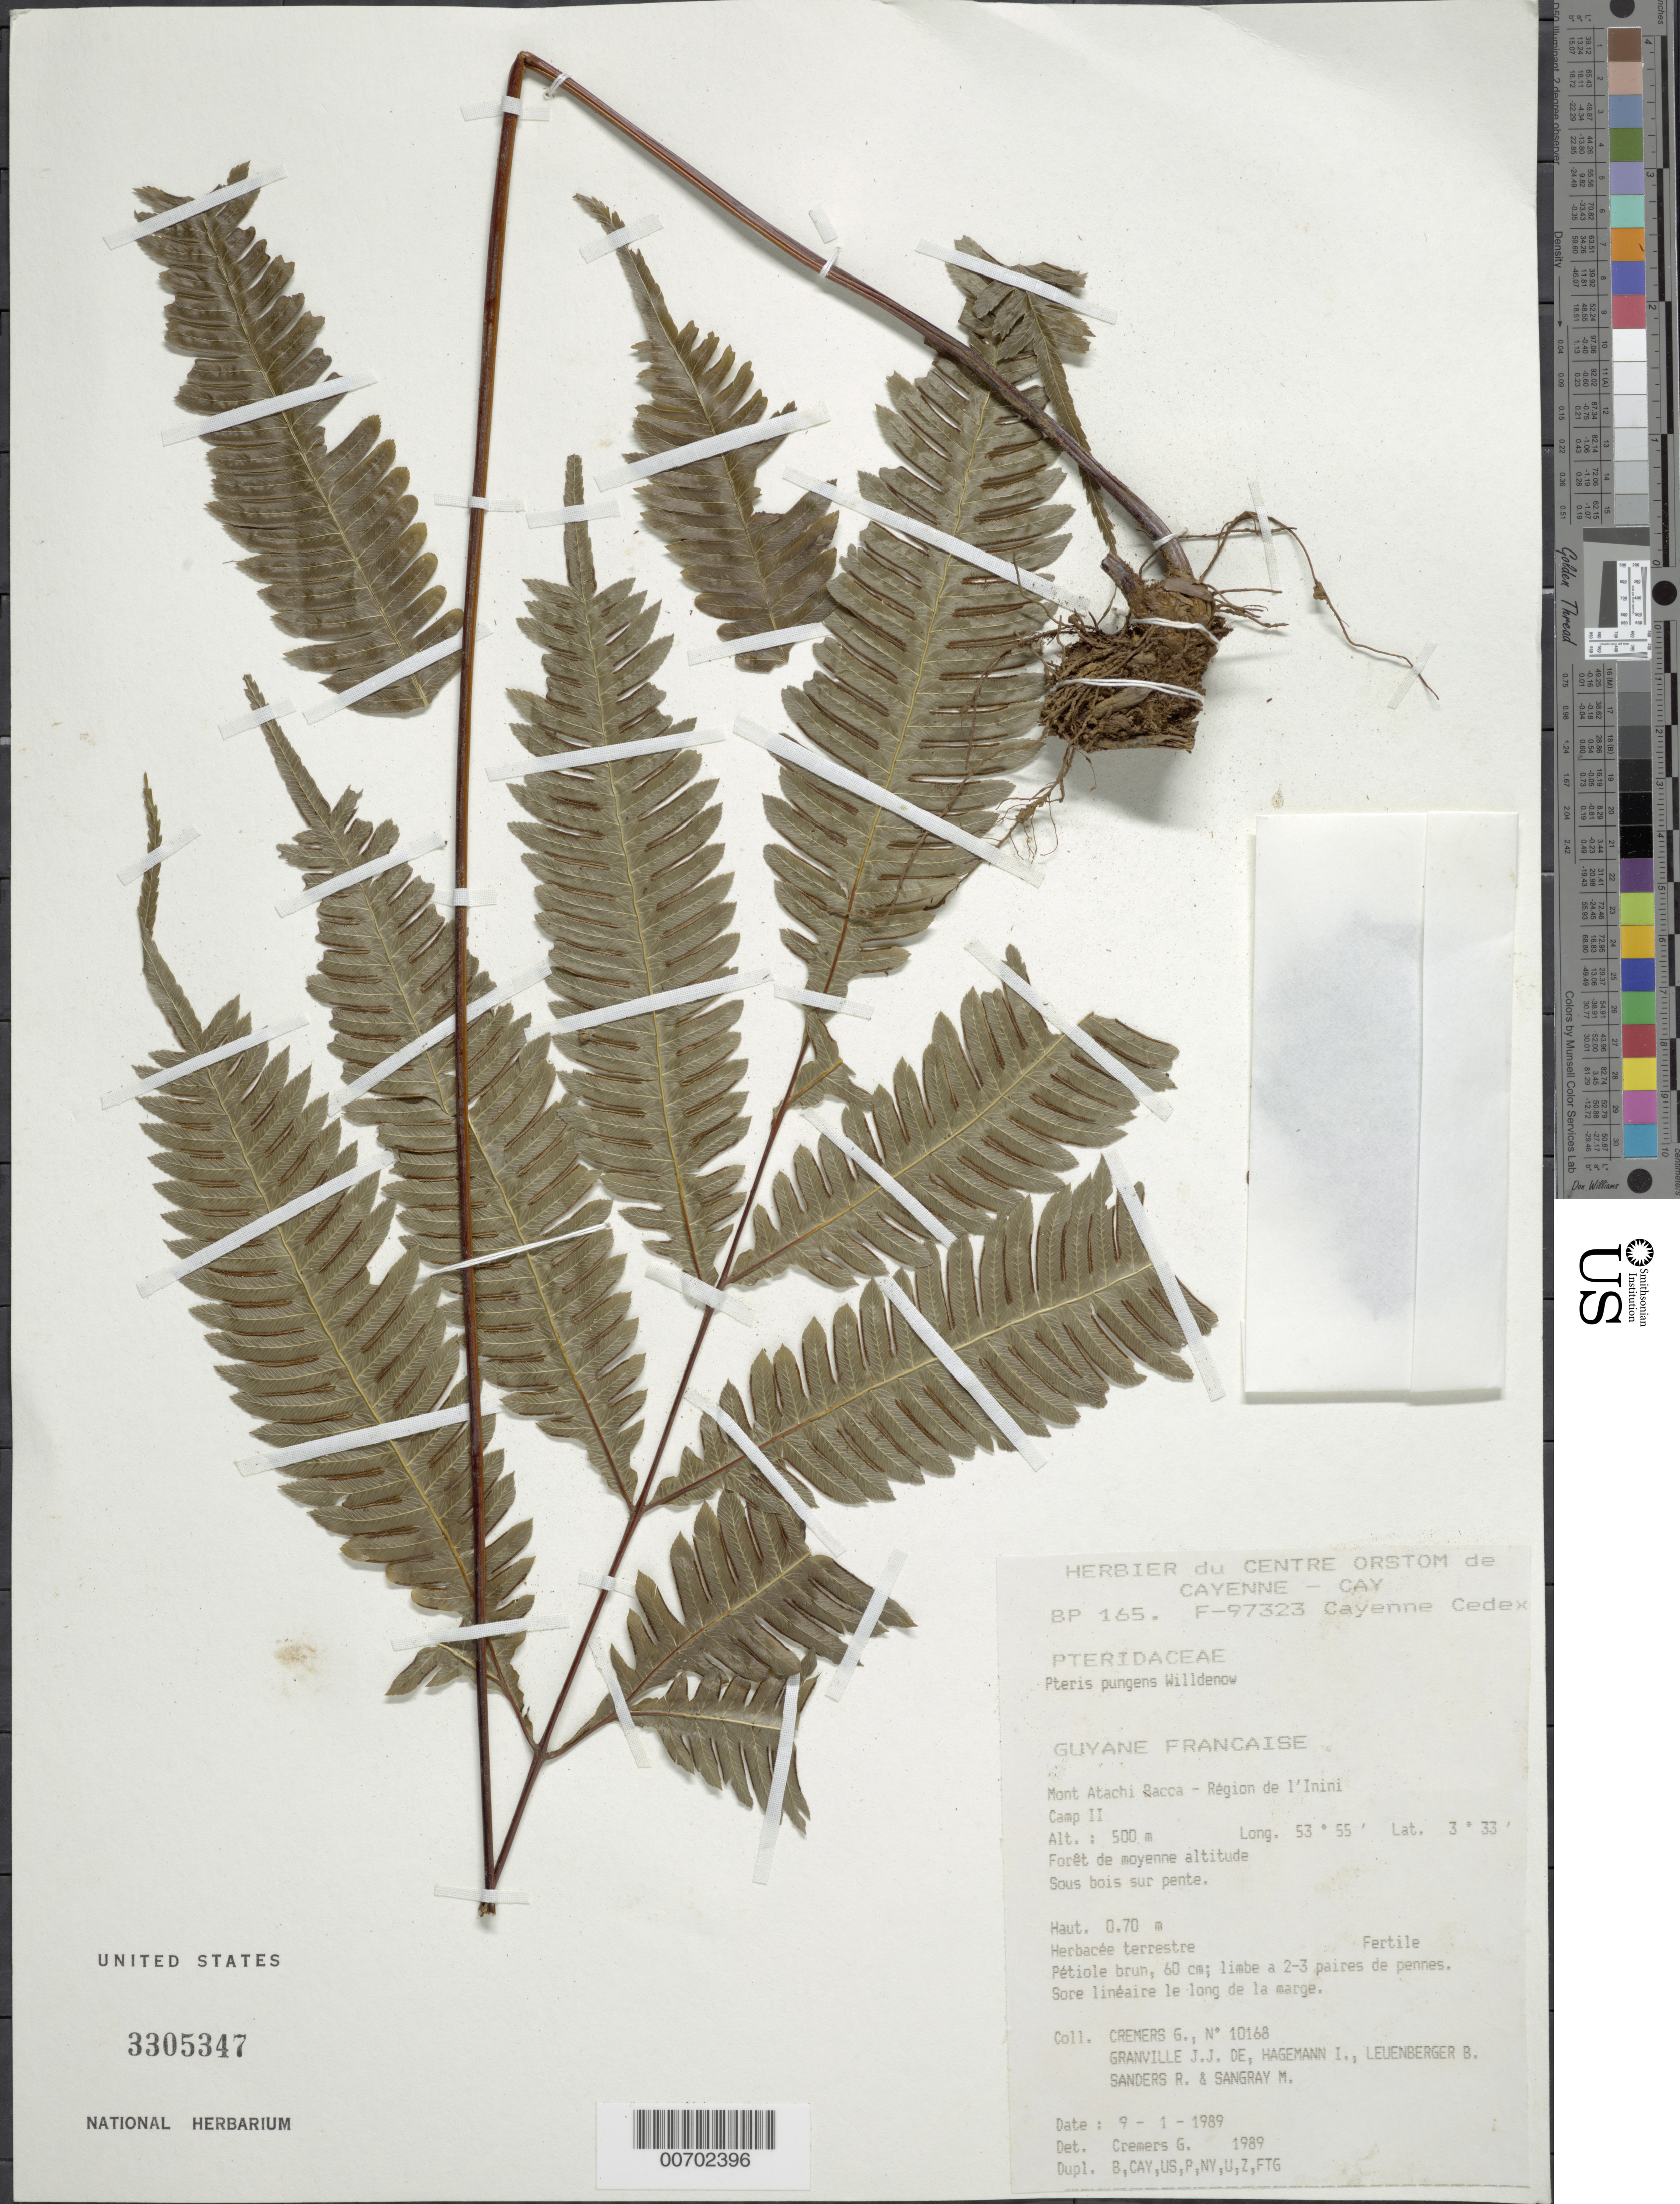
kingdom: Plantae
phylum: Tracheophyta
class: Polypodiopsida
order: Polypodiales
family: Pteridaceae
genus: Pteris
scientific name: Pteris pungens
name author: Willd.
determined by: Cremers, Georges A.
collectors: G. Cremers et al.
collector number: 10168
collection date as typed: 9-Jan-89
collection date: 1989-01-09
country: French Guiana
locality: Mont Atachi Bacca, région de l'Inini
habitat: Forest, middle altitude on slope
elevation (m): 500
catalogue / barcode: US 3305347